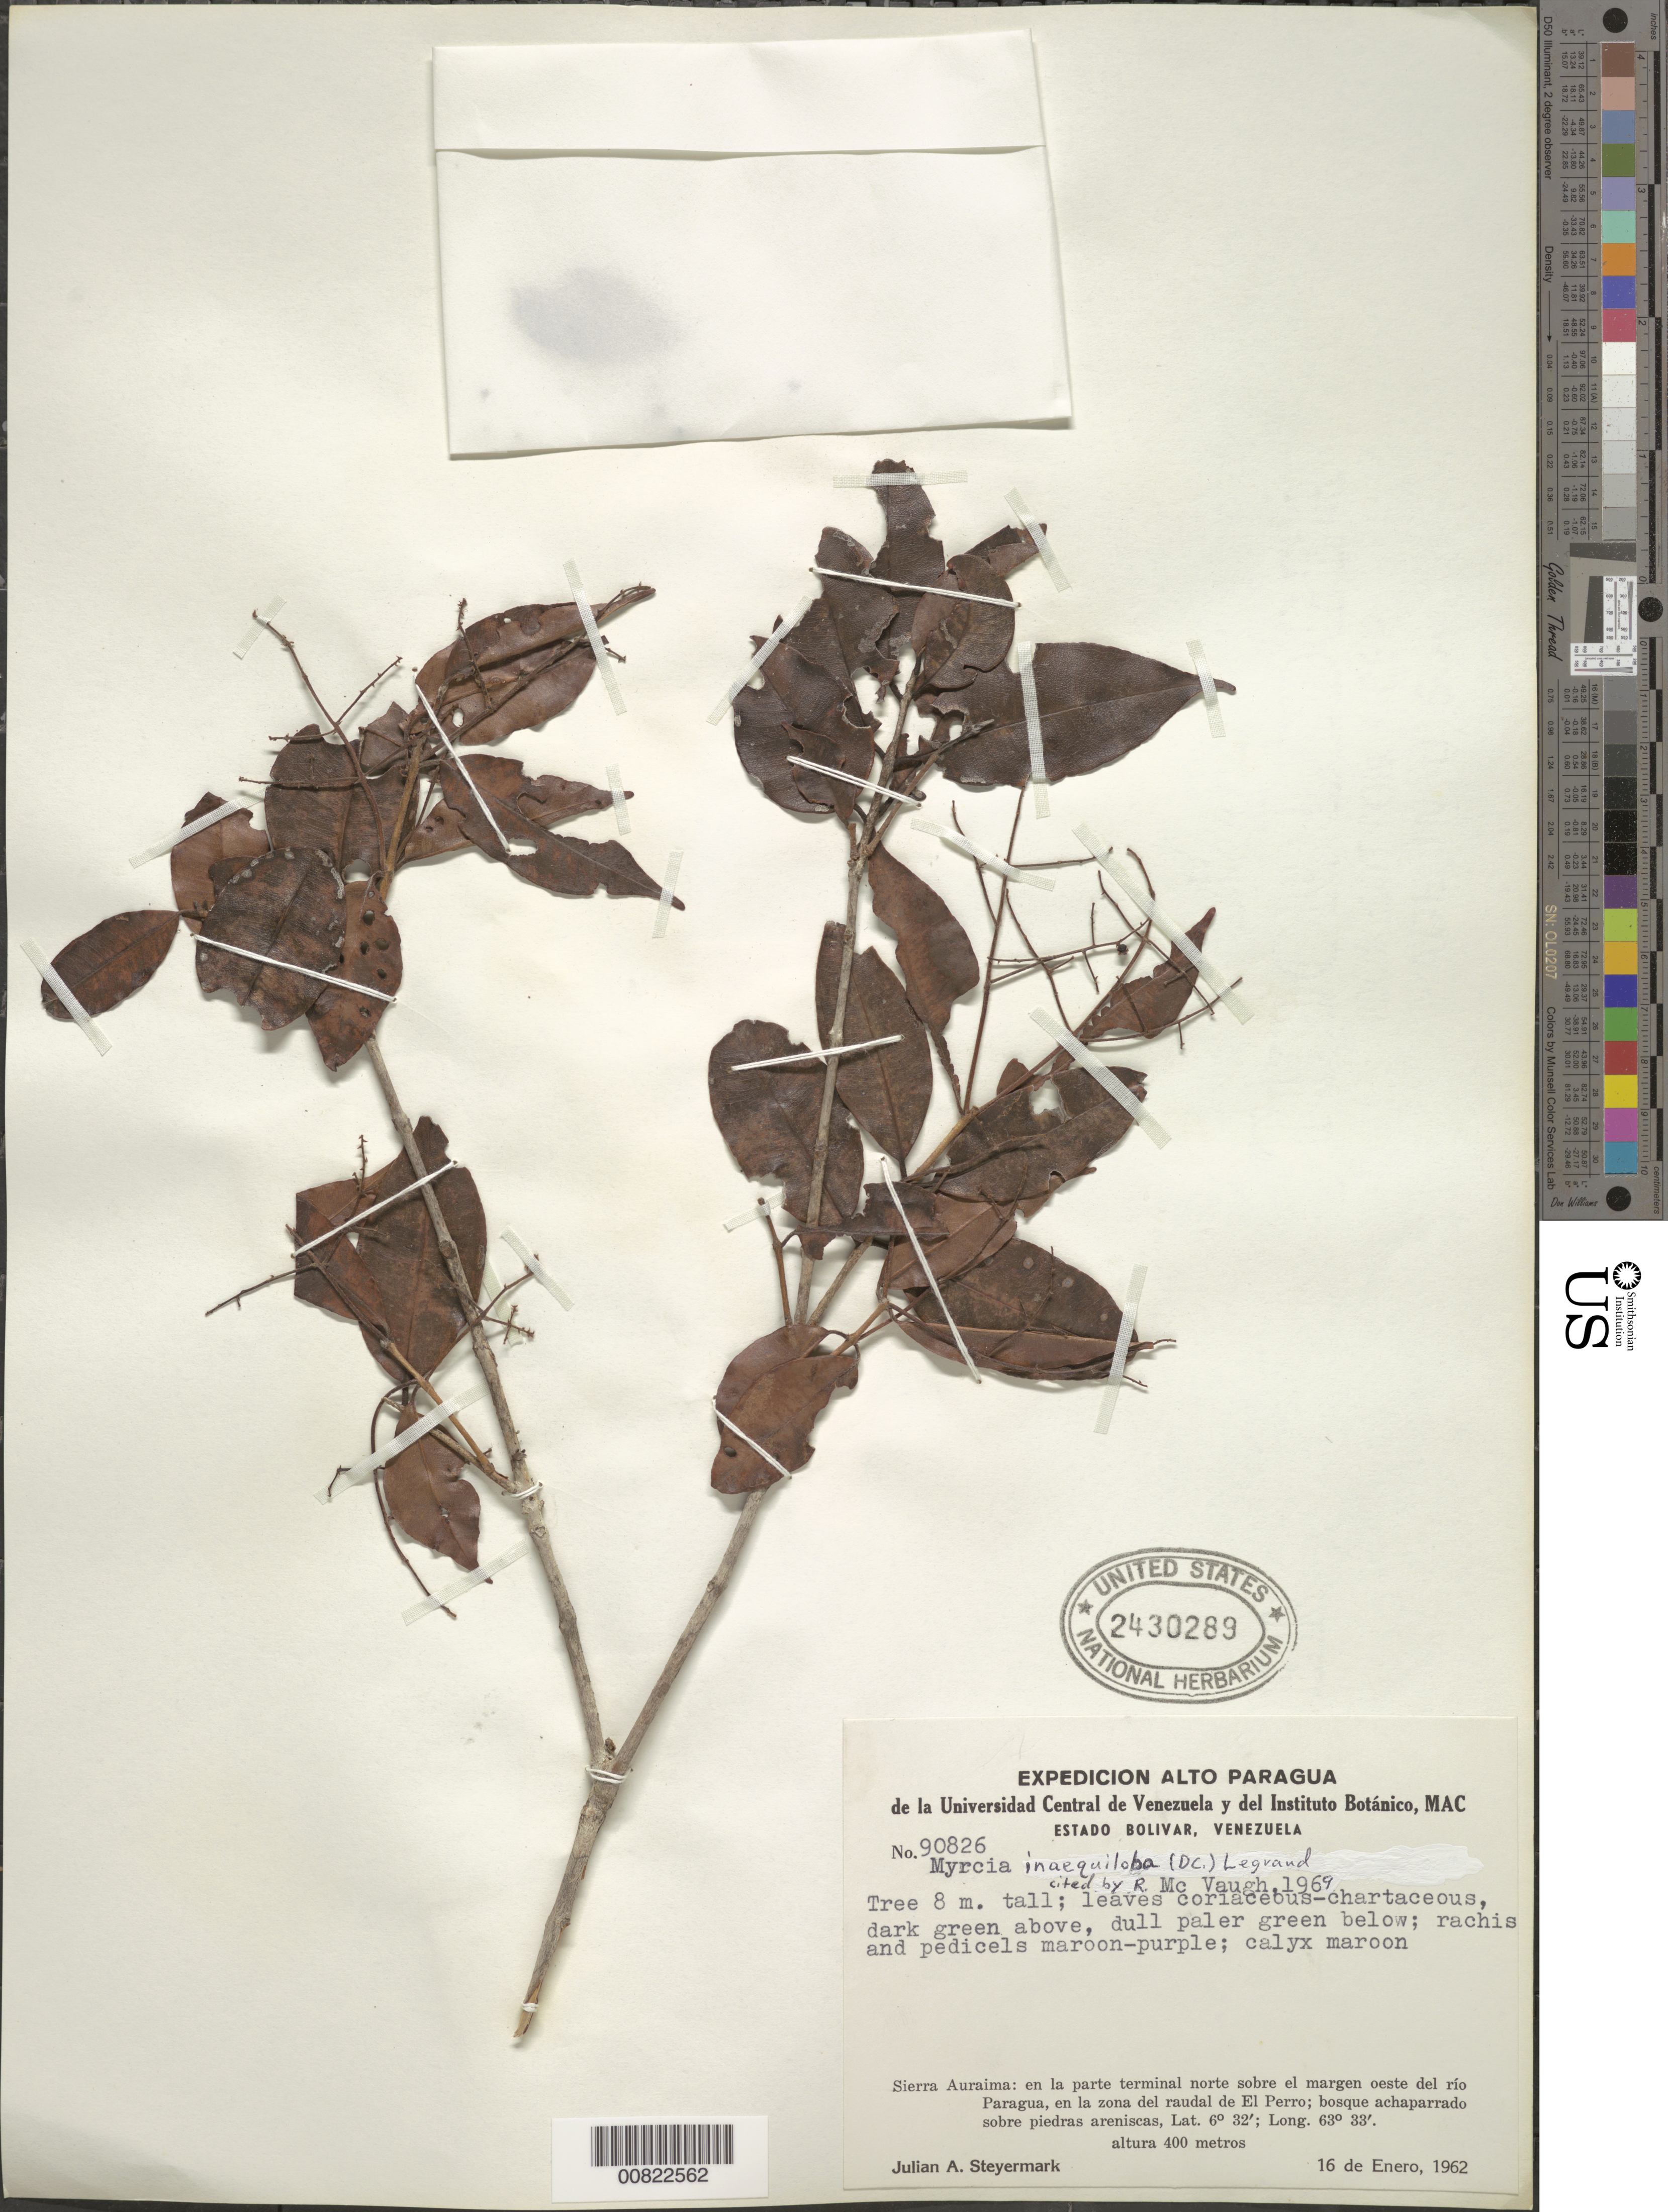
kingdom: Plantae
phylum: Tracheophyta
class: Magnoliopsida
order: Myrtales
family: Myrtaceae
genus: Myrcia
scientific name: Myrcia inaequiloba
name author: (DC.) D. Legrand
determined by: McVaugh, R.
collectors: J. Steyermark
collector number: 90826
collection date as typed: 16-Jan-62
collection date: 1962-01-16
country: Venezuela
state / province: Bolívar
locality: Sierra Auraima, parte terminal norte sobre el margen W of Río Paragua, en la zona del raudal de El Perro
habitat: Bosque achaparrado sobre piedras areniscas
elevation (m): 400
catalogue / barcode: US 2430289